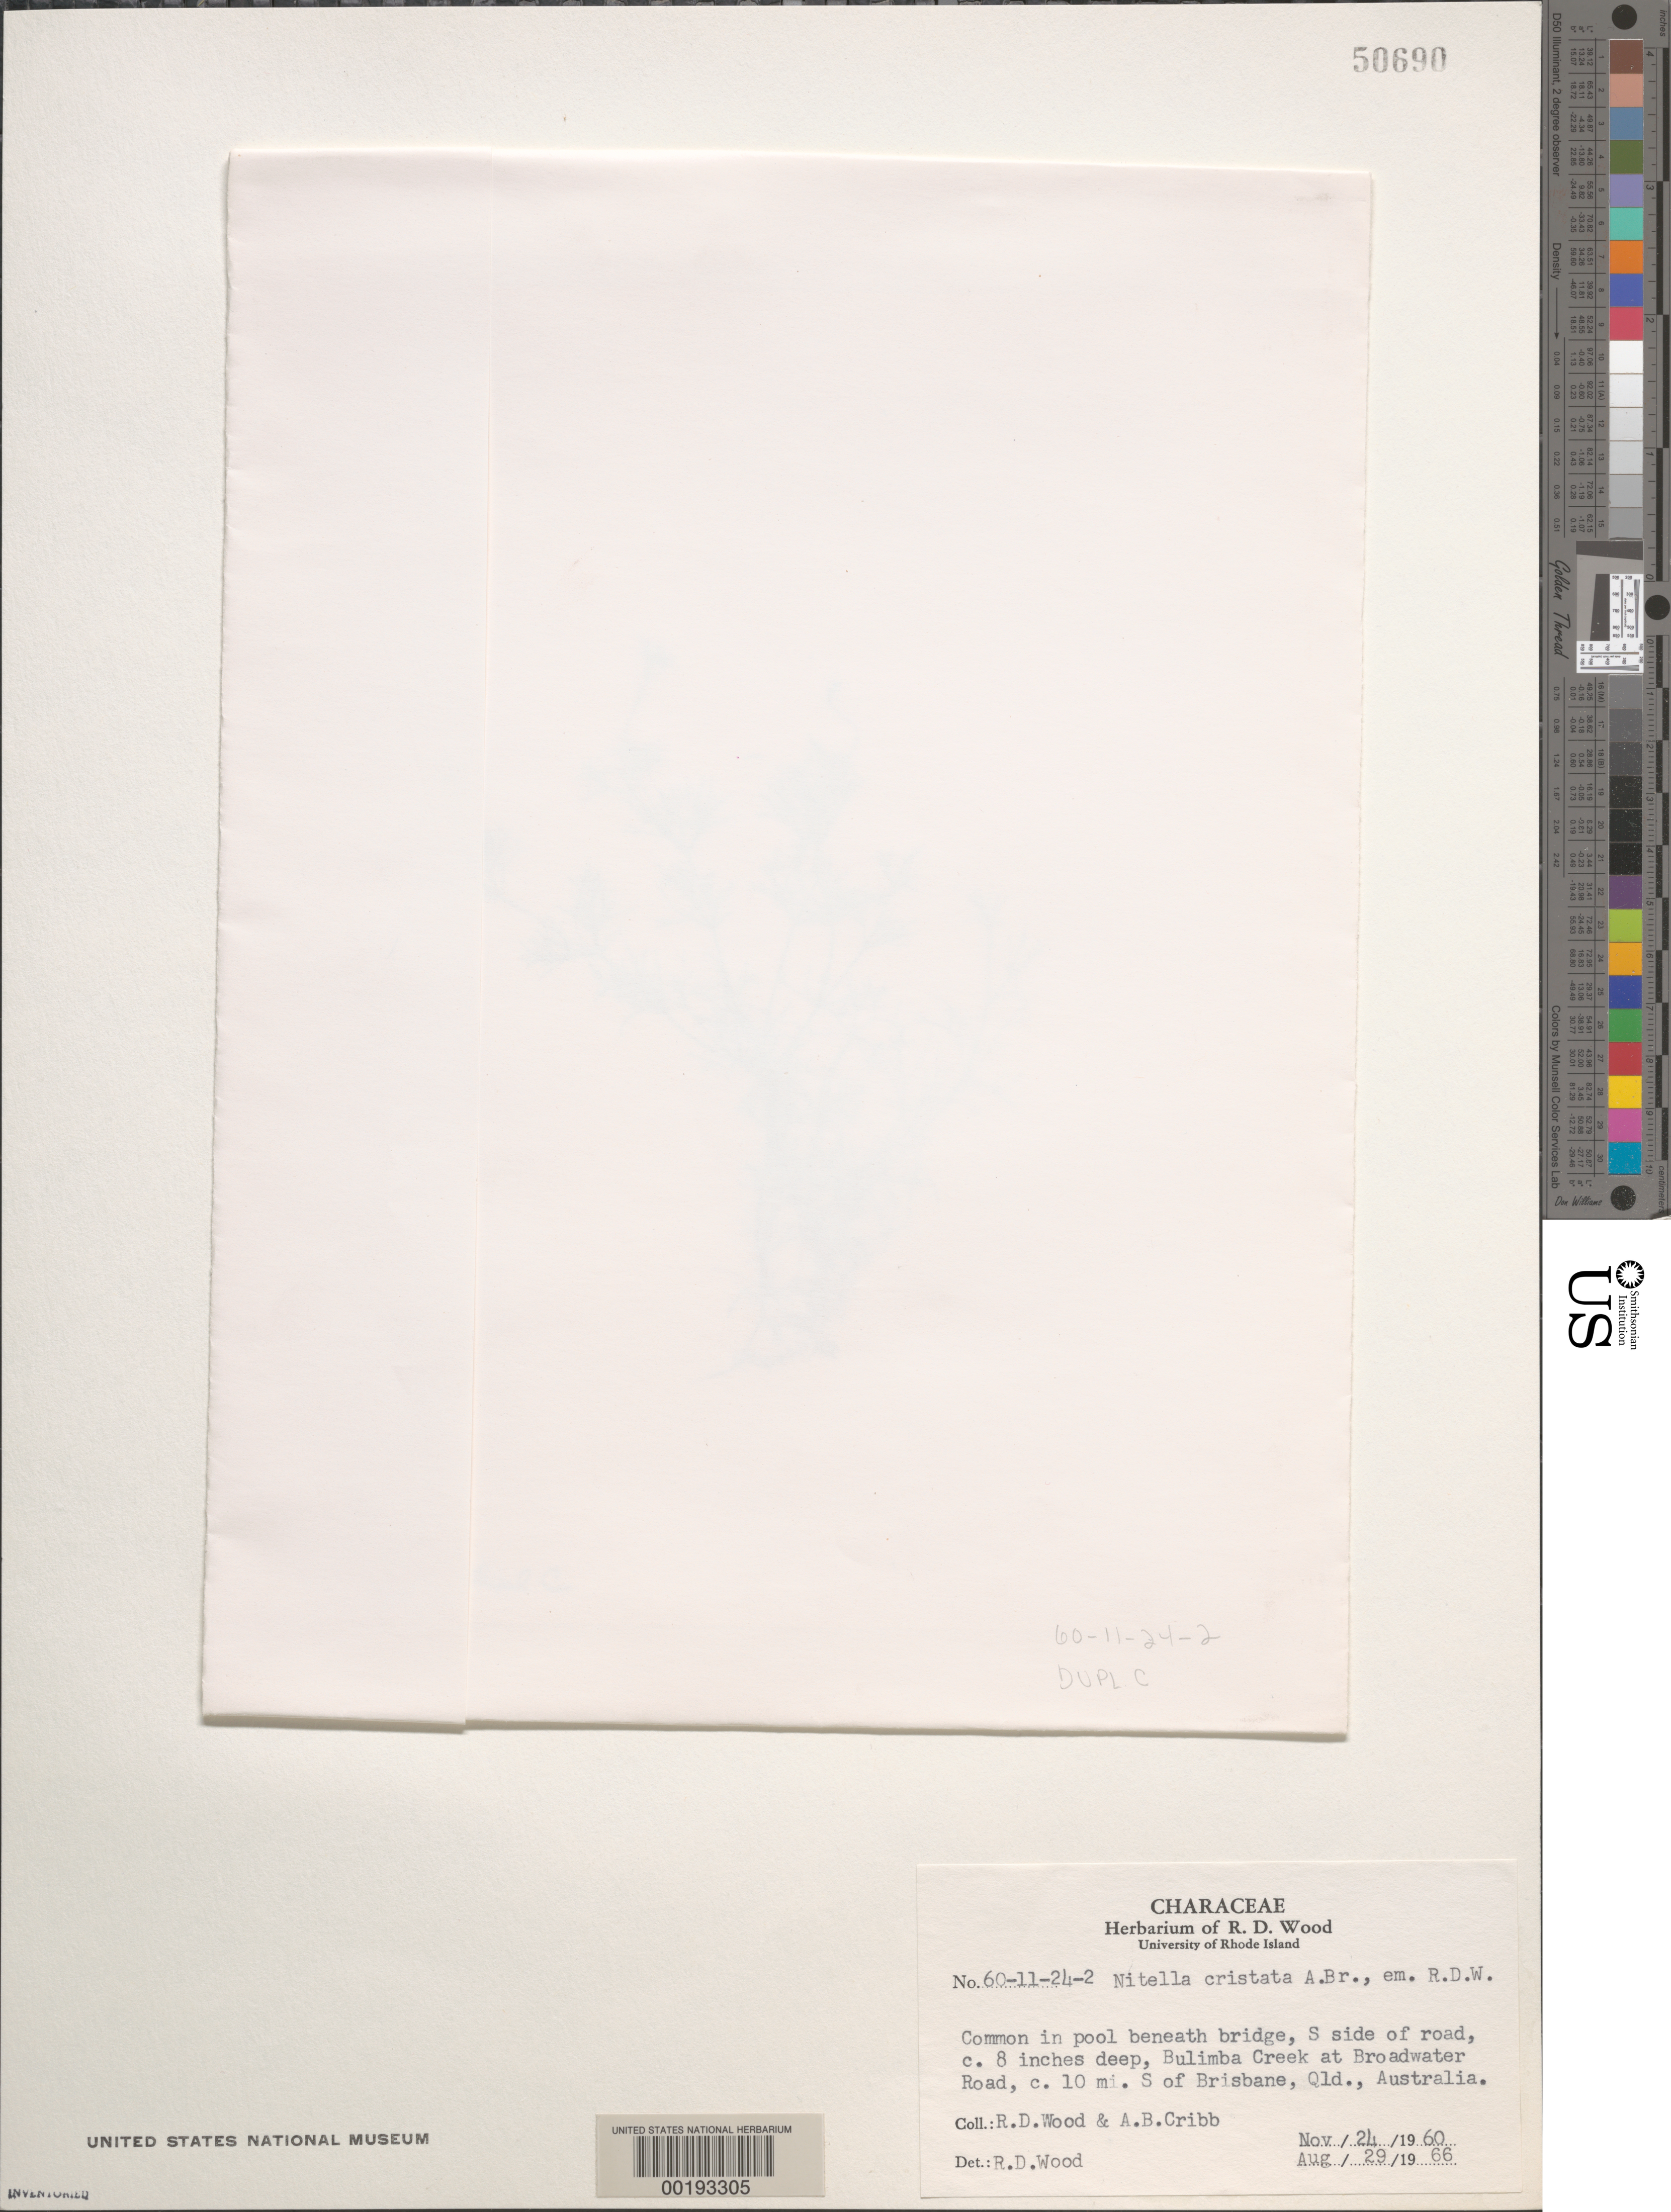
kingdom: Plantae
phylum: Charophyta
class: Charophyceae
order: Charales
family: Characeae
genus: Nitella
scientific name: Nitella cristata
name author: A. Braun in Schltdl.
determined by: Wood, R. D.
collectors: R. Wood & A. Cribb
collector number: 60-11-24-2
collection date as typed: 24 Nov 1960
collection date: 1960-11-24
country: Australia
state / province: Queensland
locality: Bulimba Creek, Broadwater Road, ca. 10 miles south of Brisbane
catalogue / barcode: US 50690